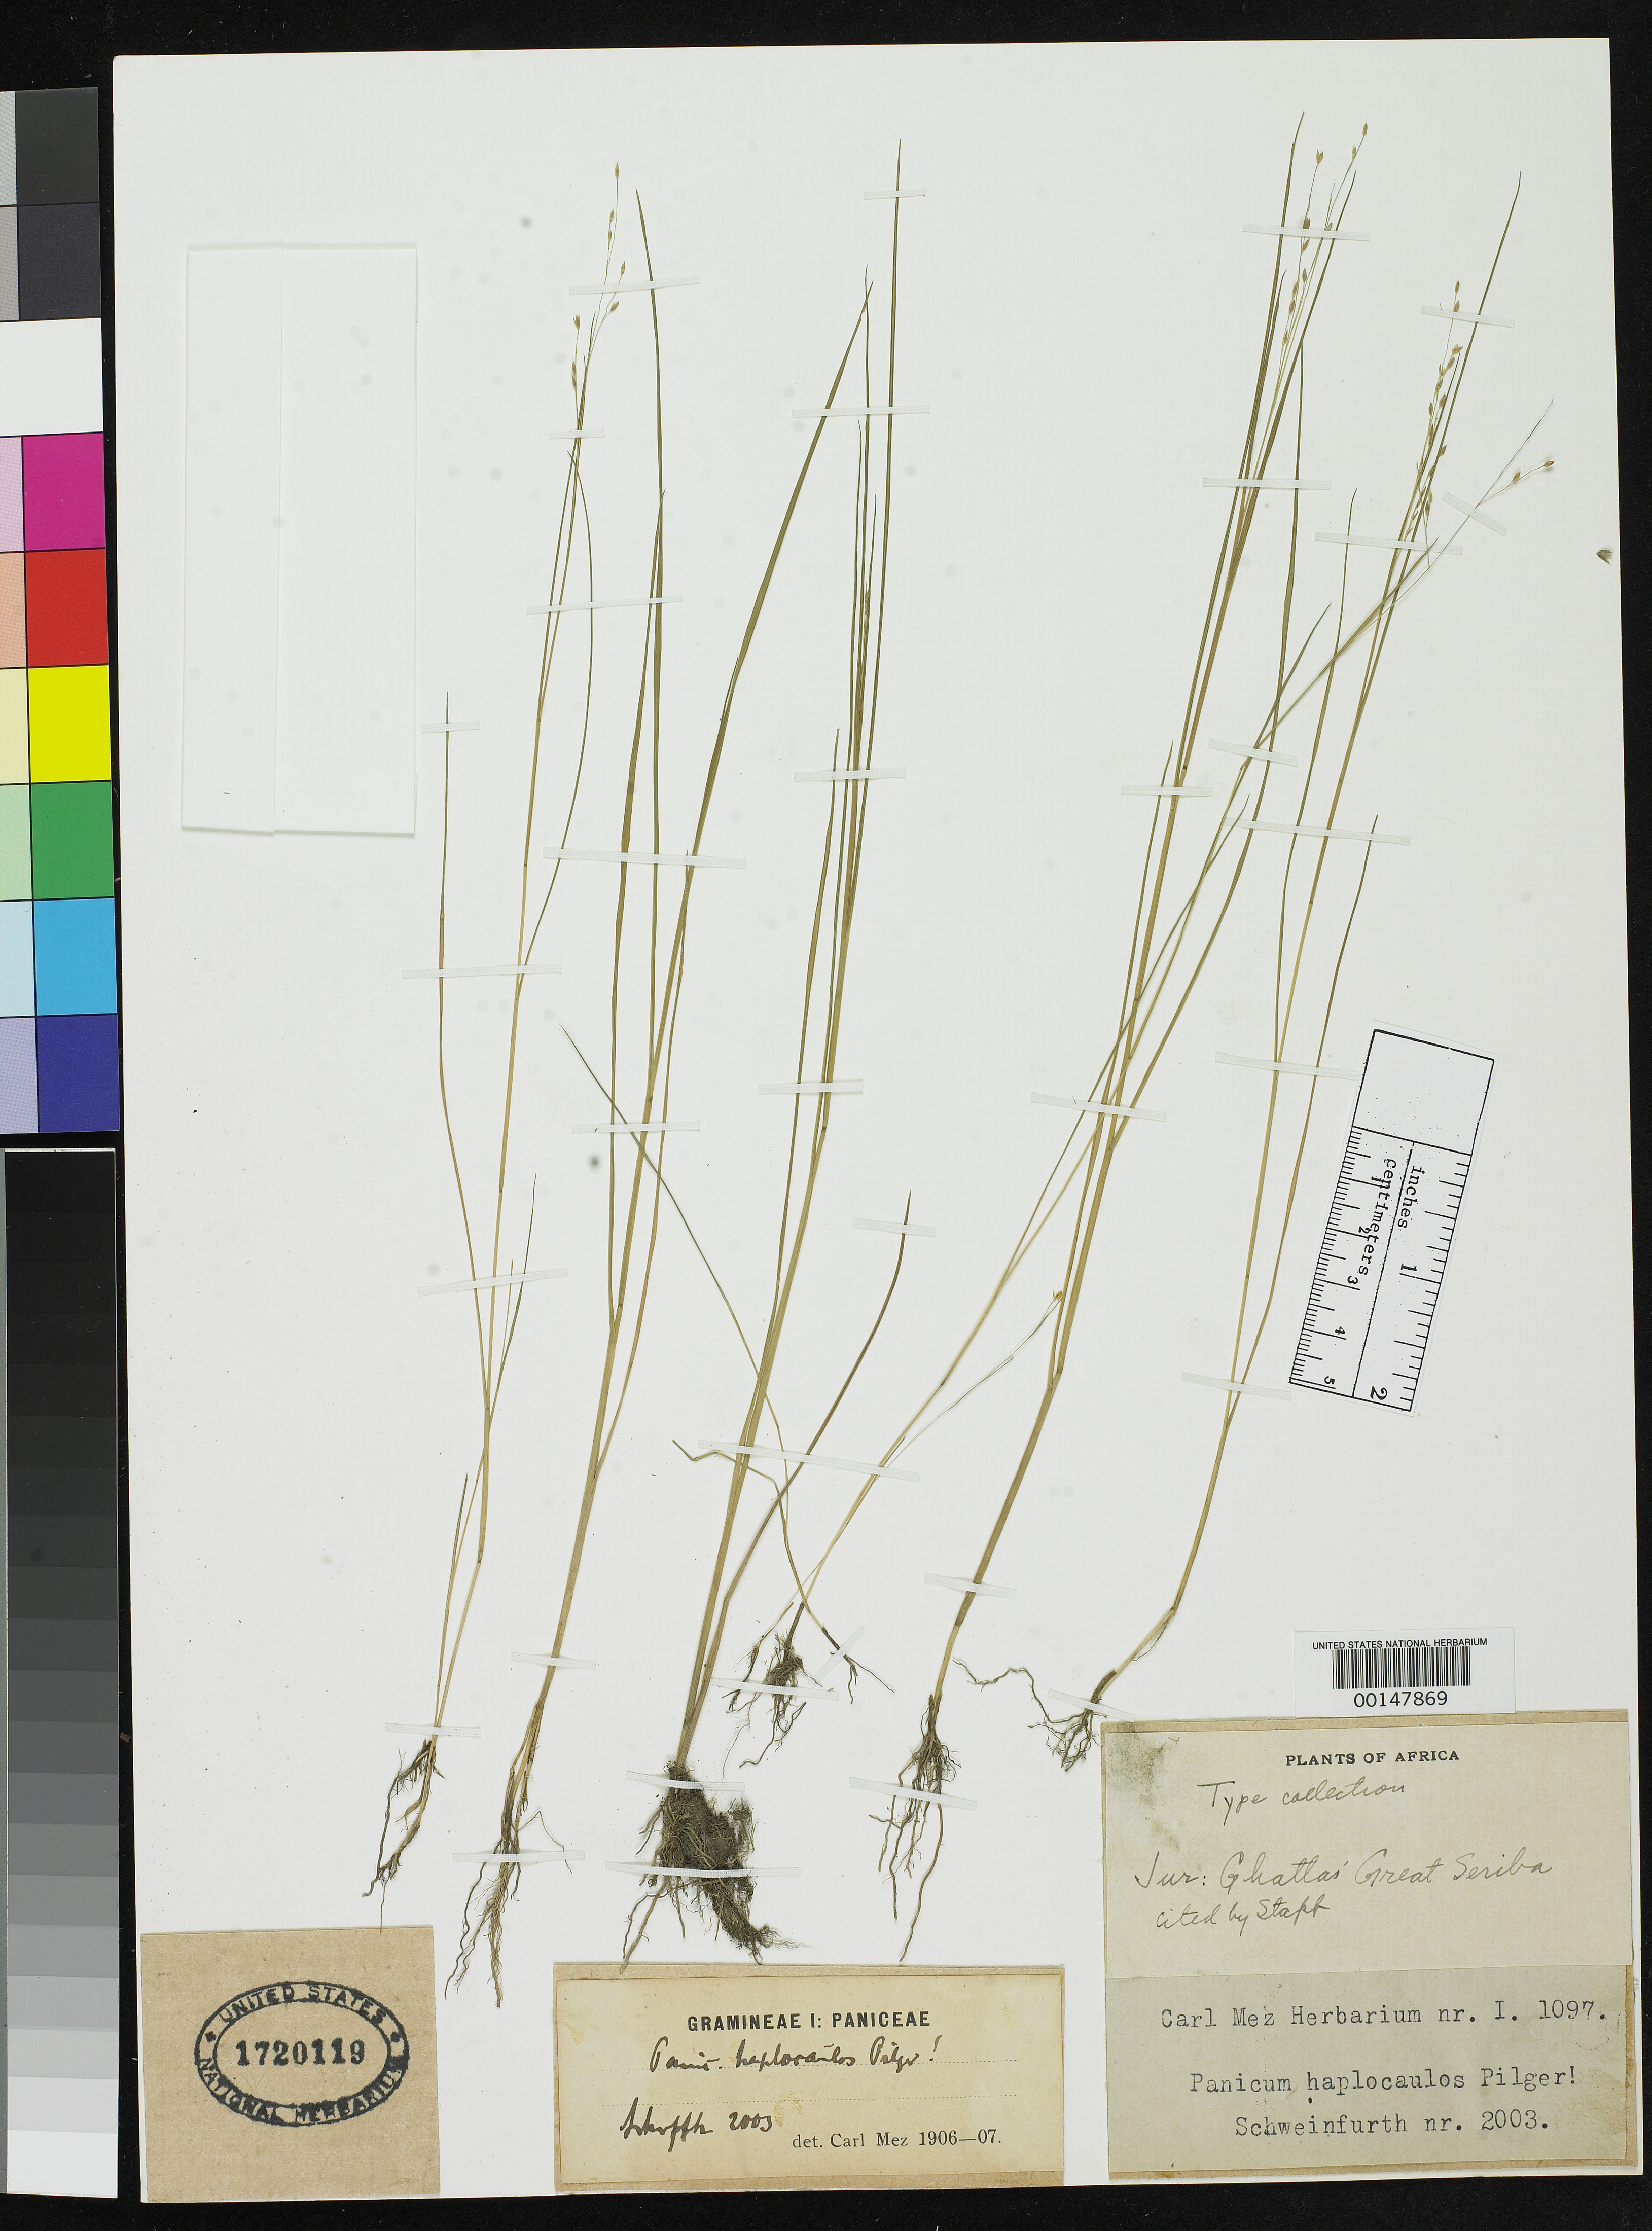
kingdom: Plantae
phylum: Tracheophyta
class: Liliopsida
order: Poales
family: Poaceae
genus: Panicum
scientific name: Panicum haplocaulos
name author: Pilg.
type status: Type Collection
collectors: G. A. Schweinfurth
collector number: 2003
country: South Sudan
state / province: Warrap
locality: Jur, ghattas Great Seriba.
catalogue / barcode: US 1720119